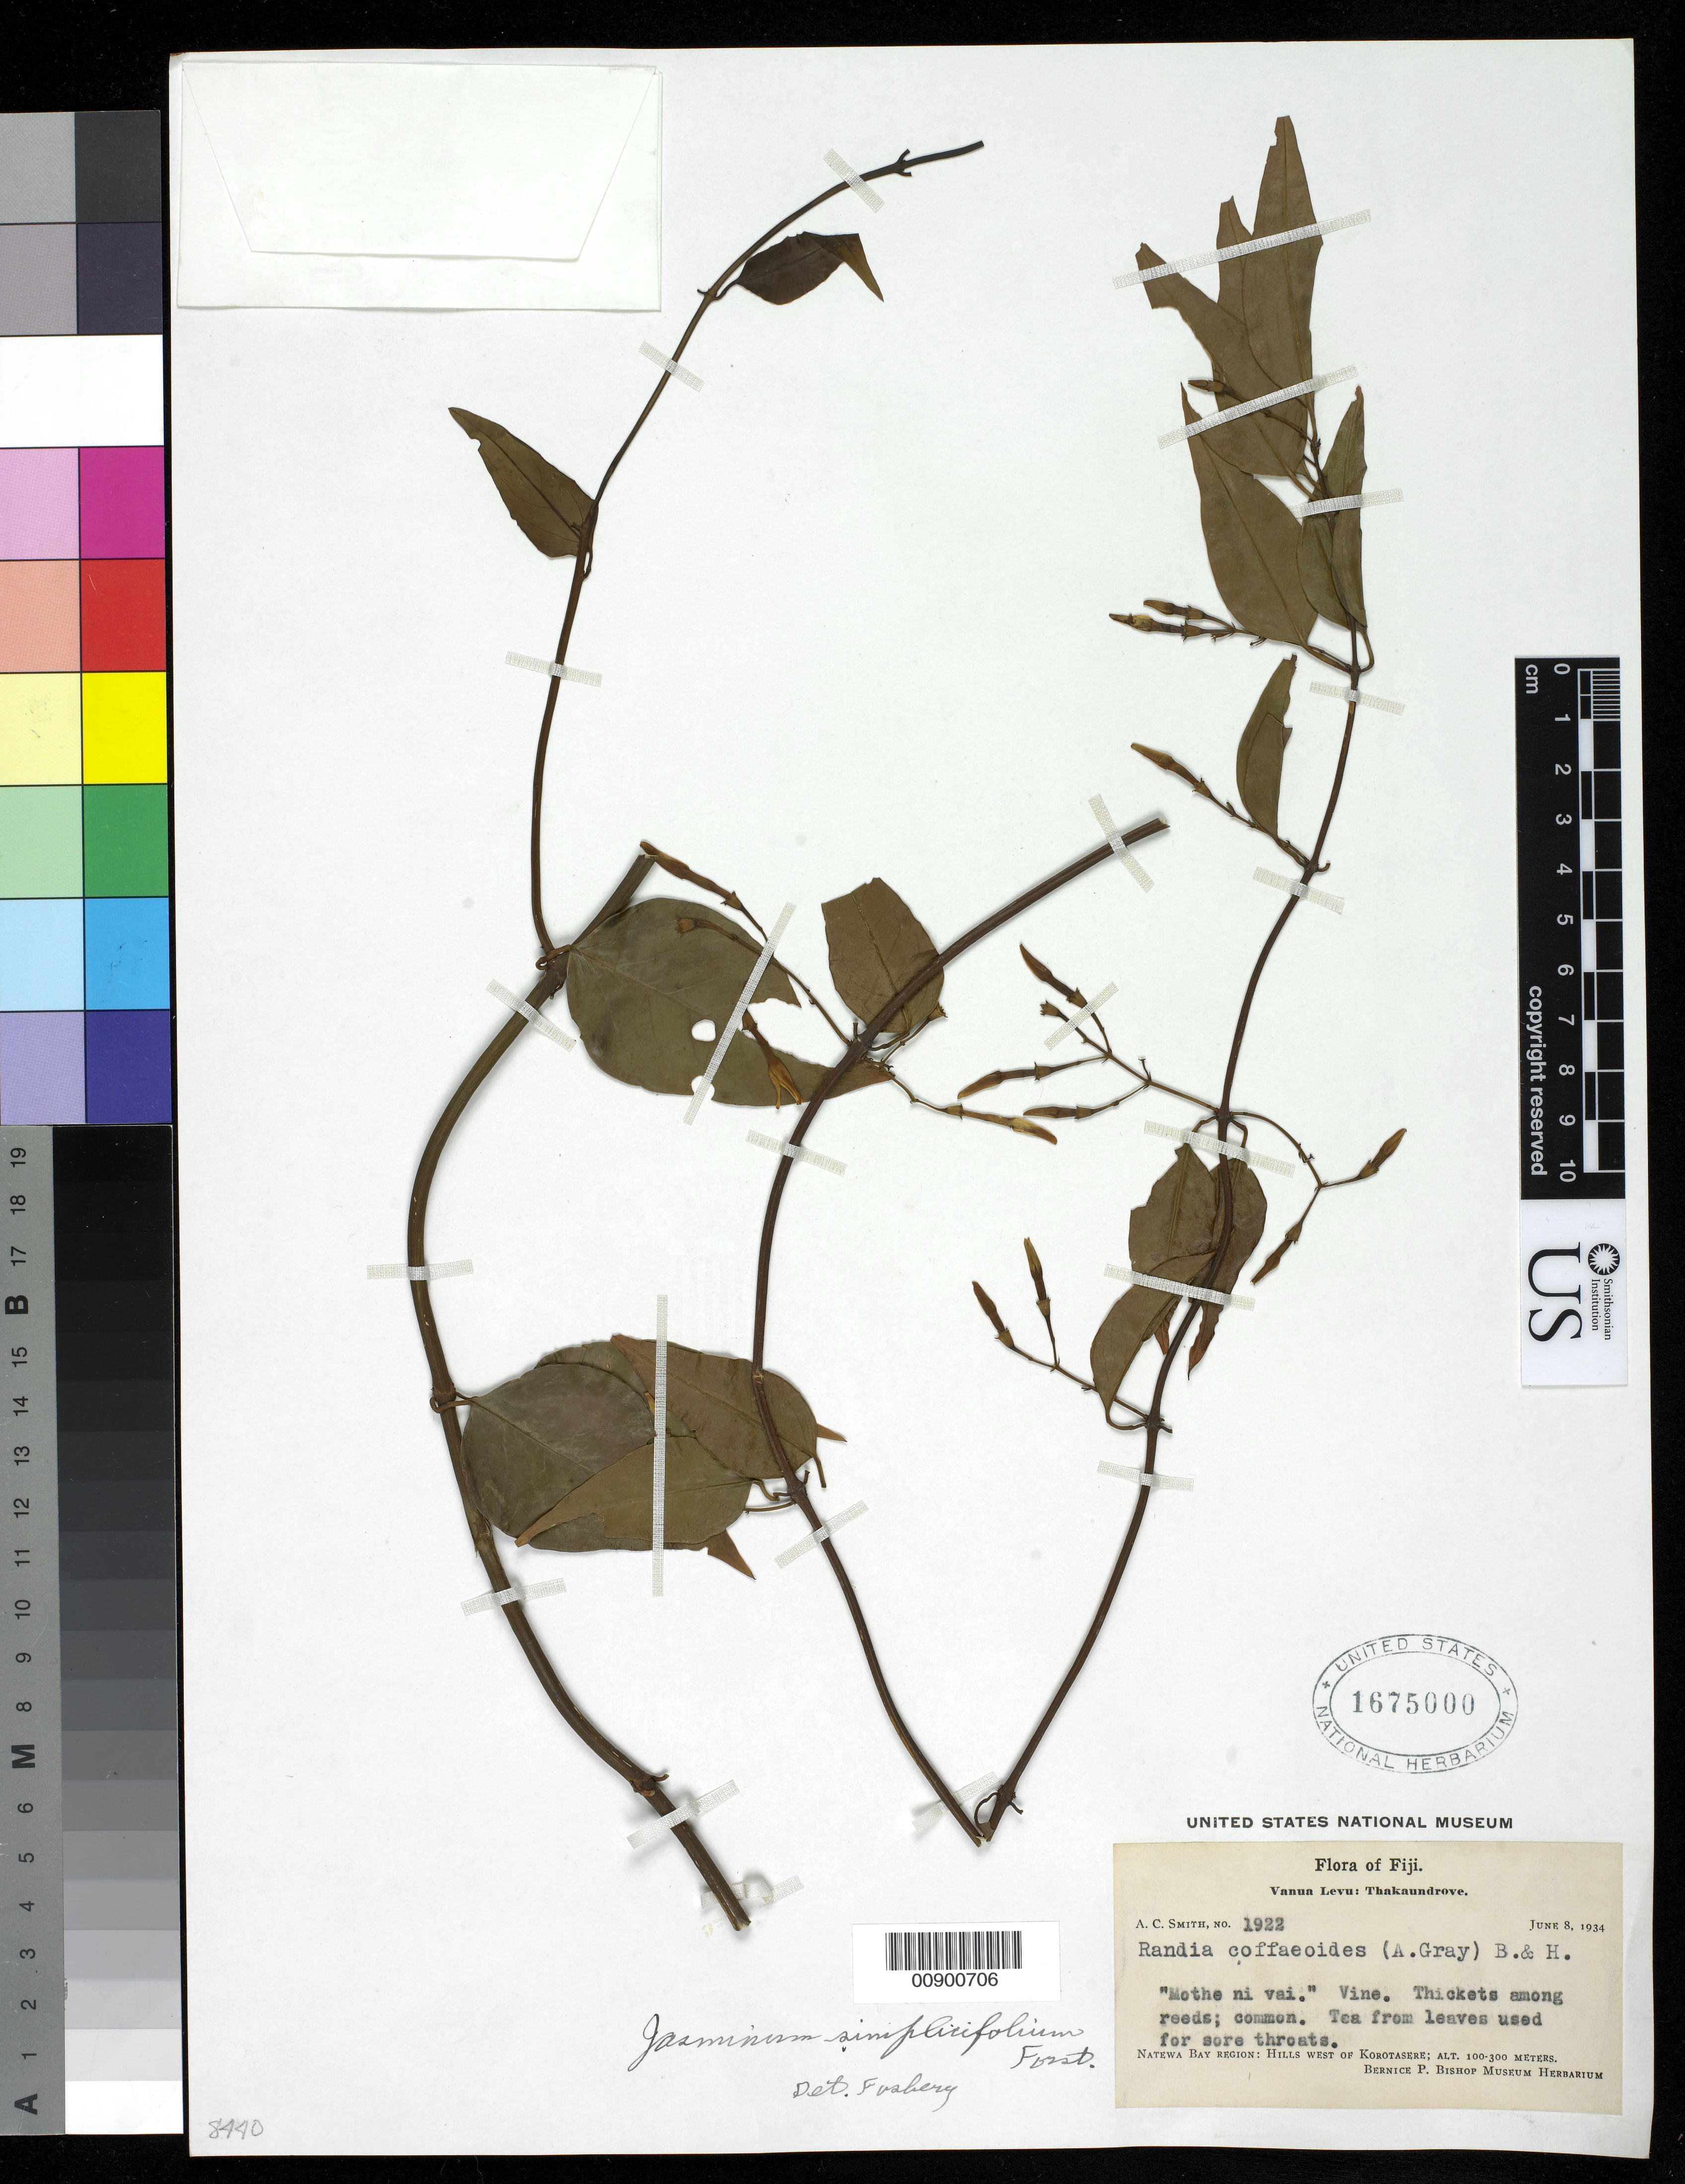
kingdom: Plantae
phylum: Tracheophyta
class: Magnoliopsida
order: Lamiales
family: Oleaceae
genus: Jasminum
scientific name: Jasminum simplicifolium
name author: G. Forst.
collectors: C. A. Smith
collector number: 1922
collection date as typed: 08 Jun 1934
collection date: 1934-06-08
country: Fiji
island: Vanua Levu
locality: Thakaundrove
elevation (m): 100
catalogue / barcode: US 1675000